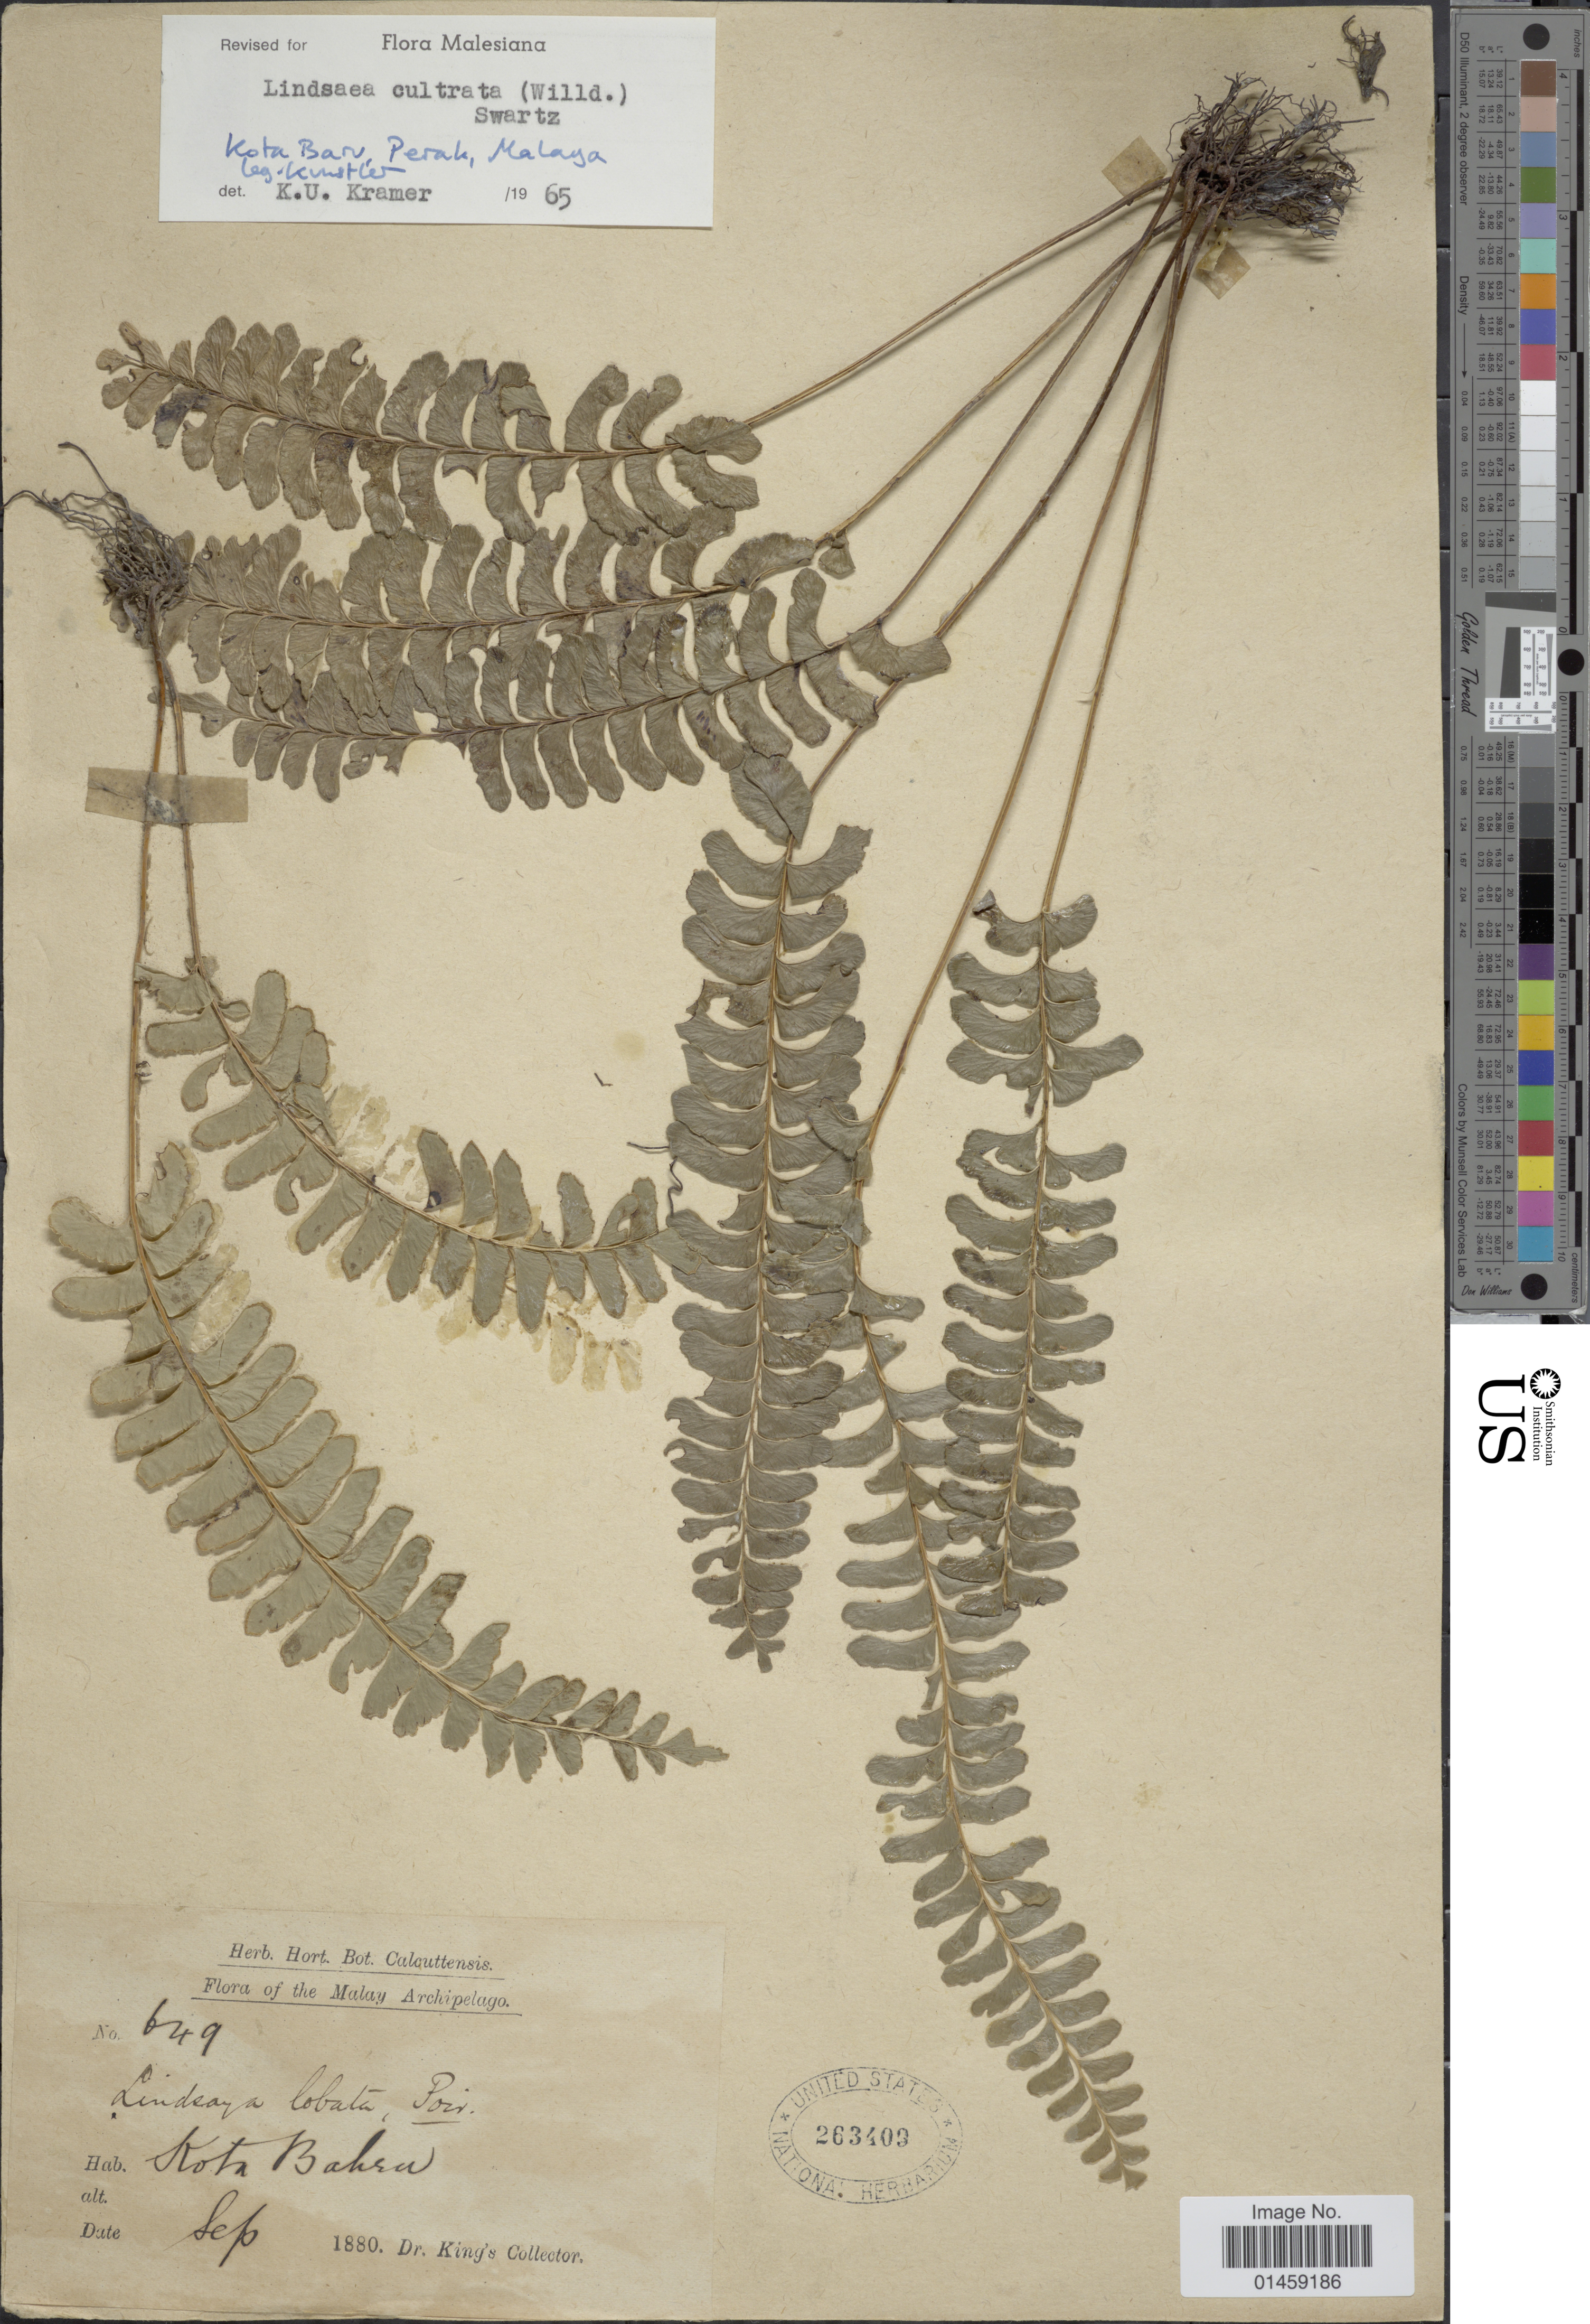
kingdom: Plantae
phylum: Tracheophyta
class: Polypodiopsida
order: Polypodiales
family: Lindsaeaceae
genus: Lindsaea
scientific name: Lindsaea odorata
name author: Roxb.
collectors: Dr. King's collector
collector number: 649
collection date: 1880-09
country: Malaysia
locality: The Malay Archipelago. Kota Bahru.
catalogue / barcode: US 2634403